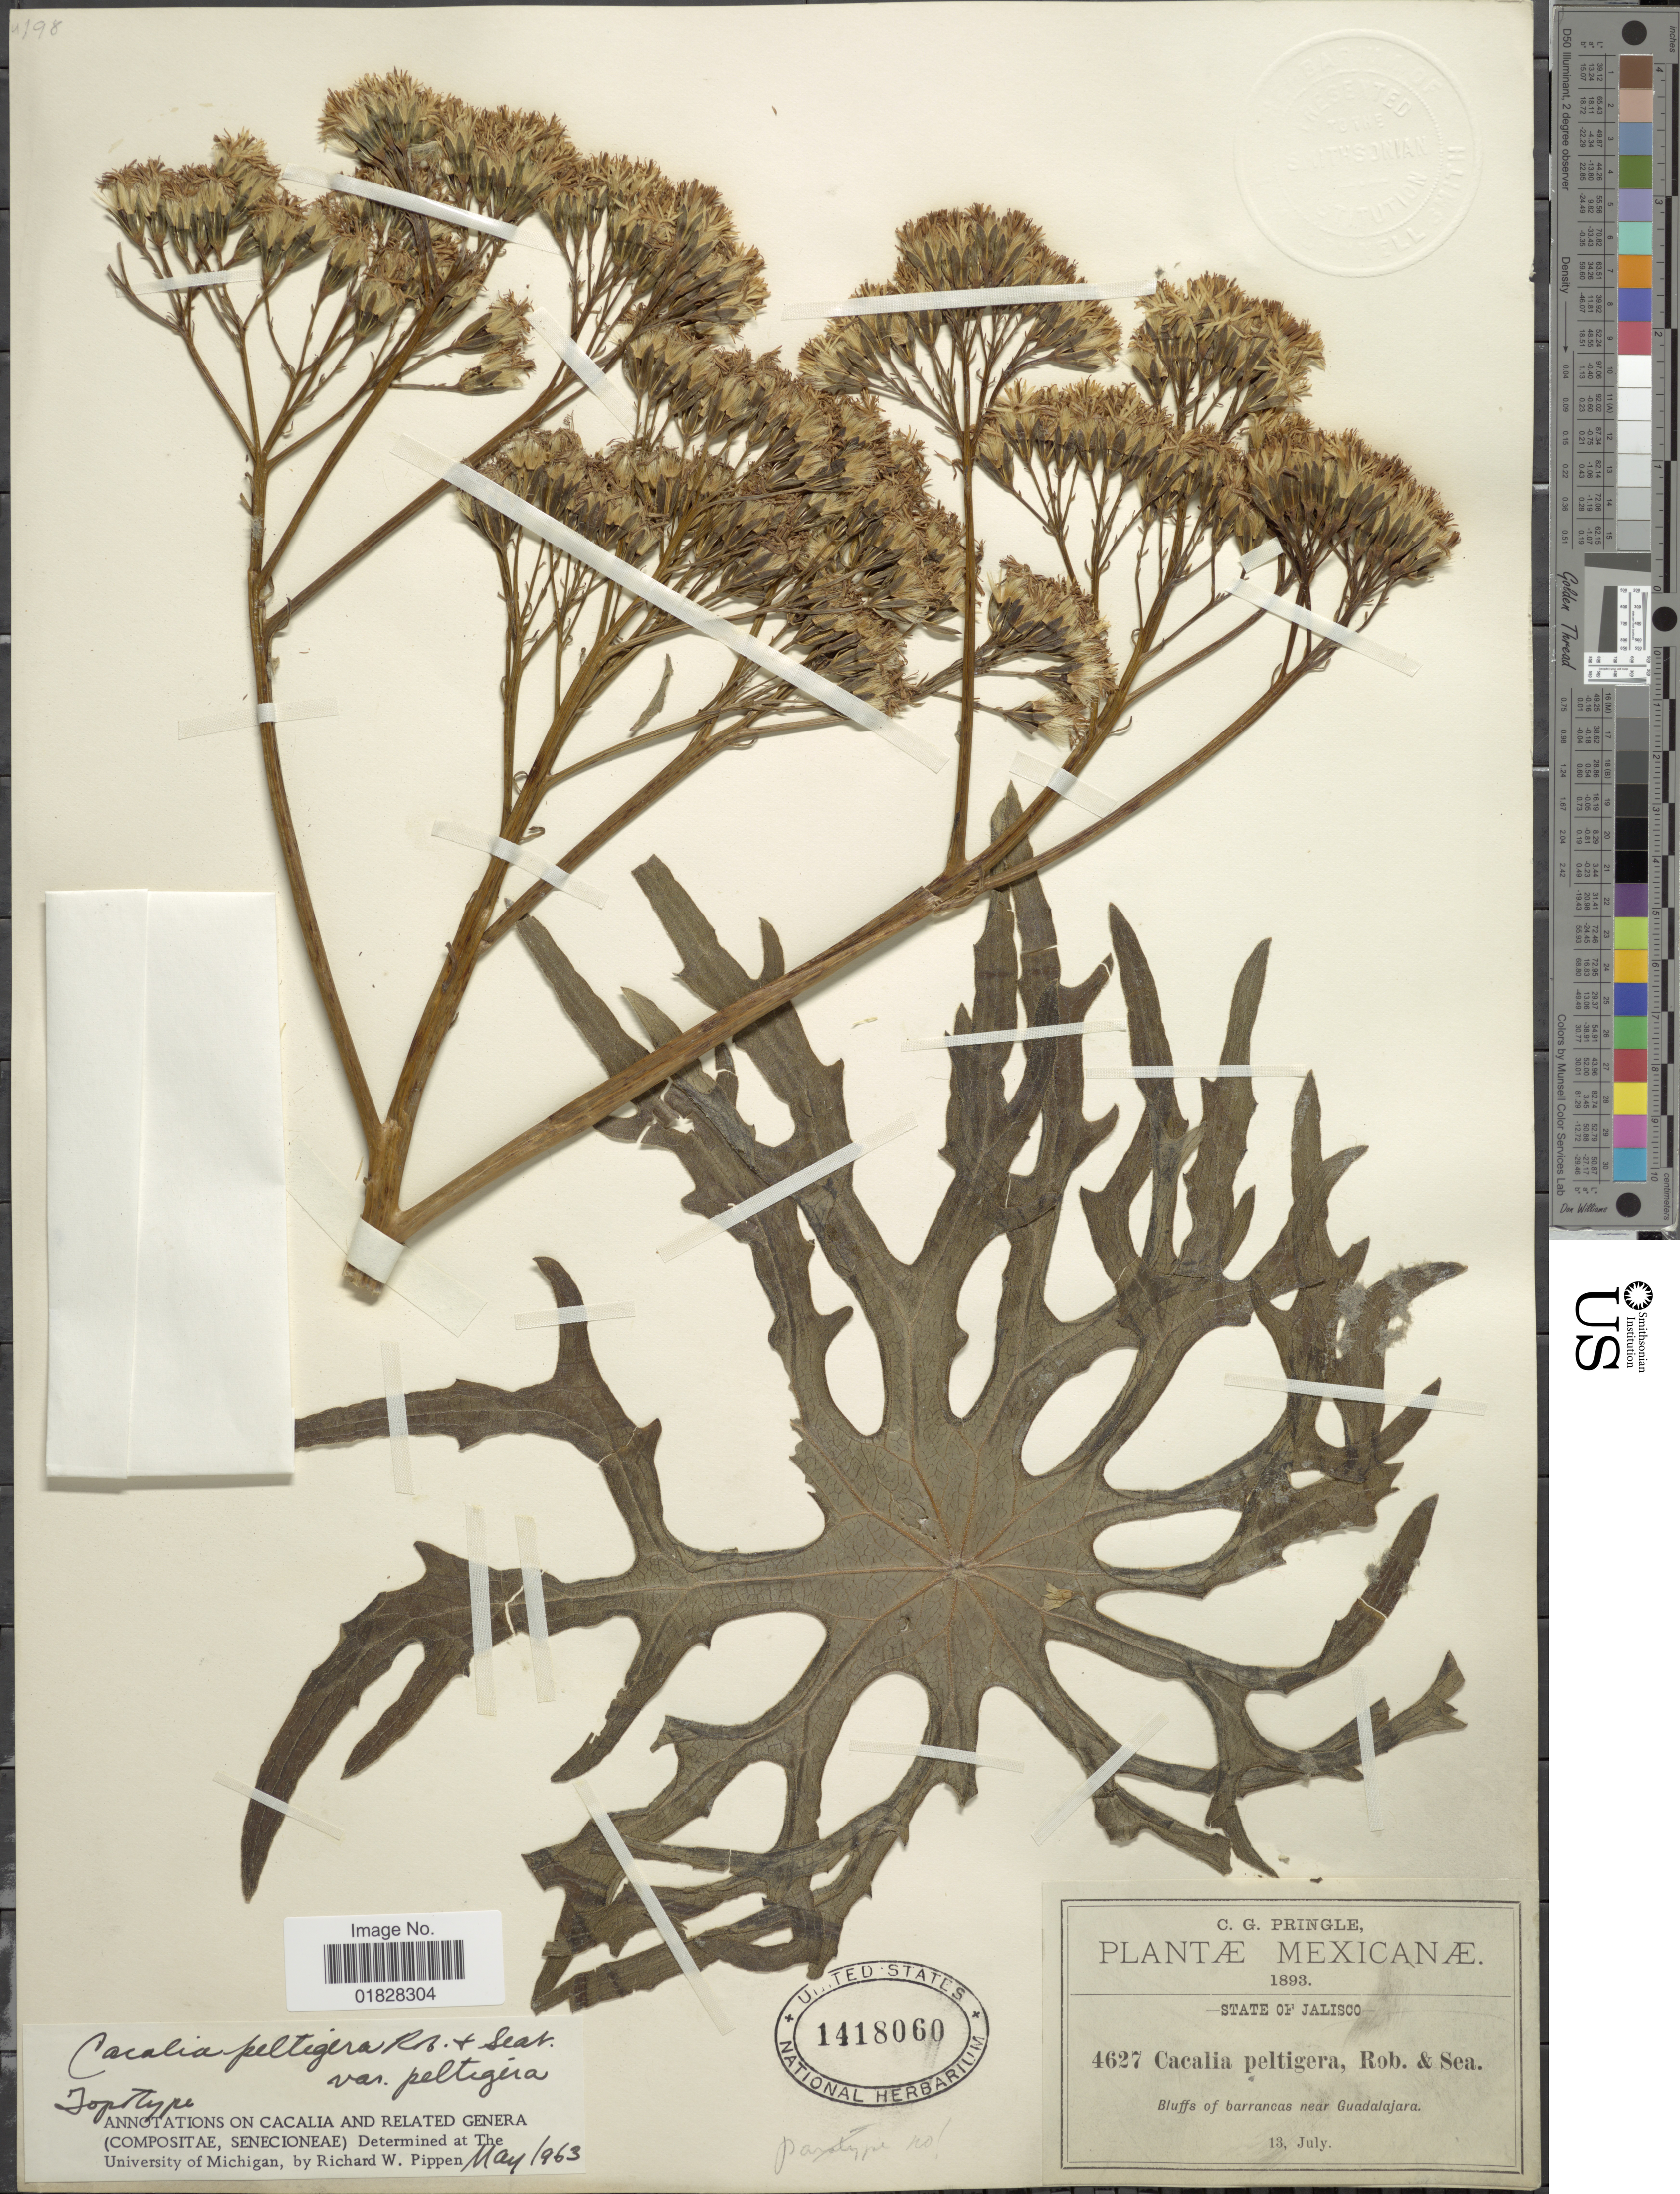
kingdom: Plantae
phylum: Tracheophyta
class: Magnoliopsida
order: Asterales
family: Asteraceae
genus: Psacalium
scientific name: Psacalium peltigerum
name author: (Kunth) Rydb.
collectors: C. G. Pringle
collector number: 4627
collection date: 1893-07-13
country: Mexico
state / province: Jalisco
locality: State of Jalisco. Bluffs of barrancas near Guadalajara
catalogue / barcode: US 1418060